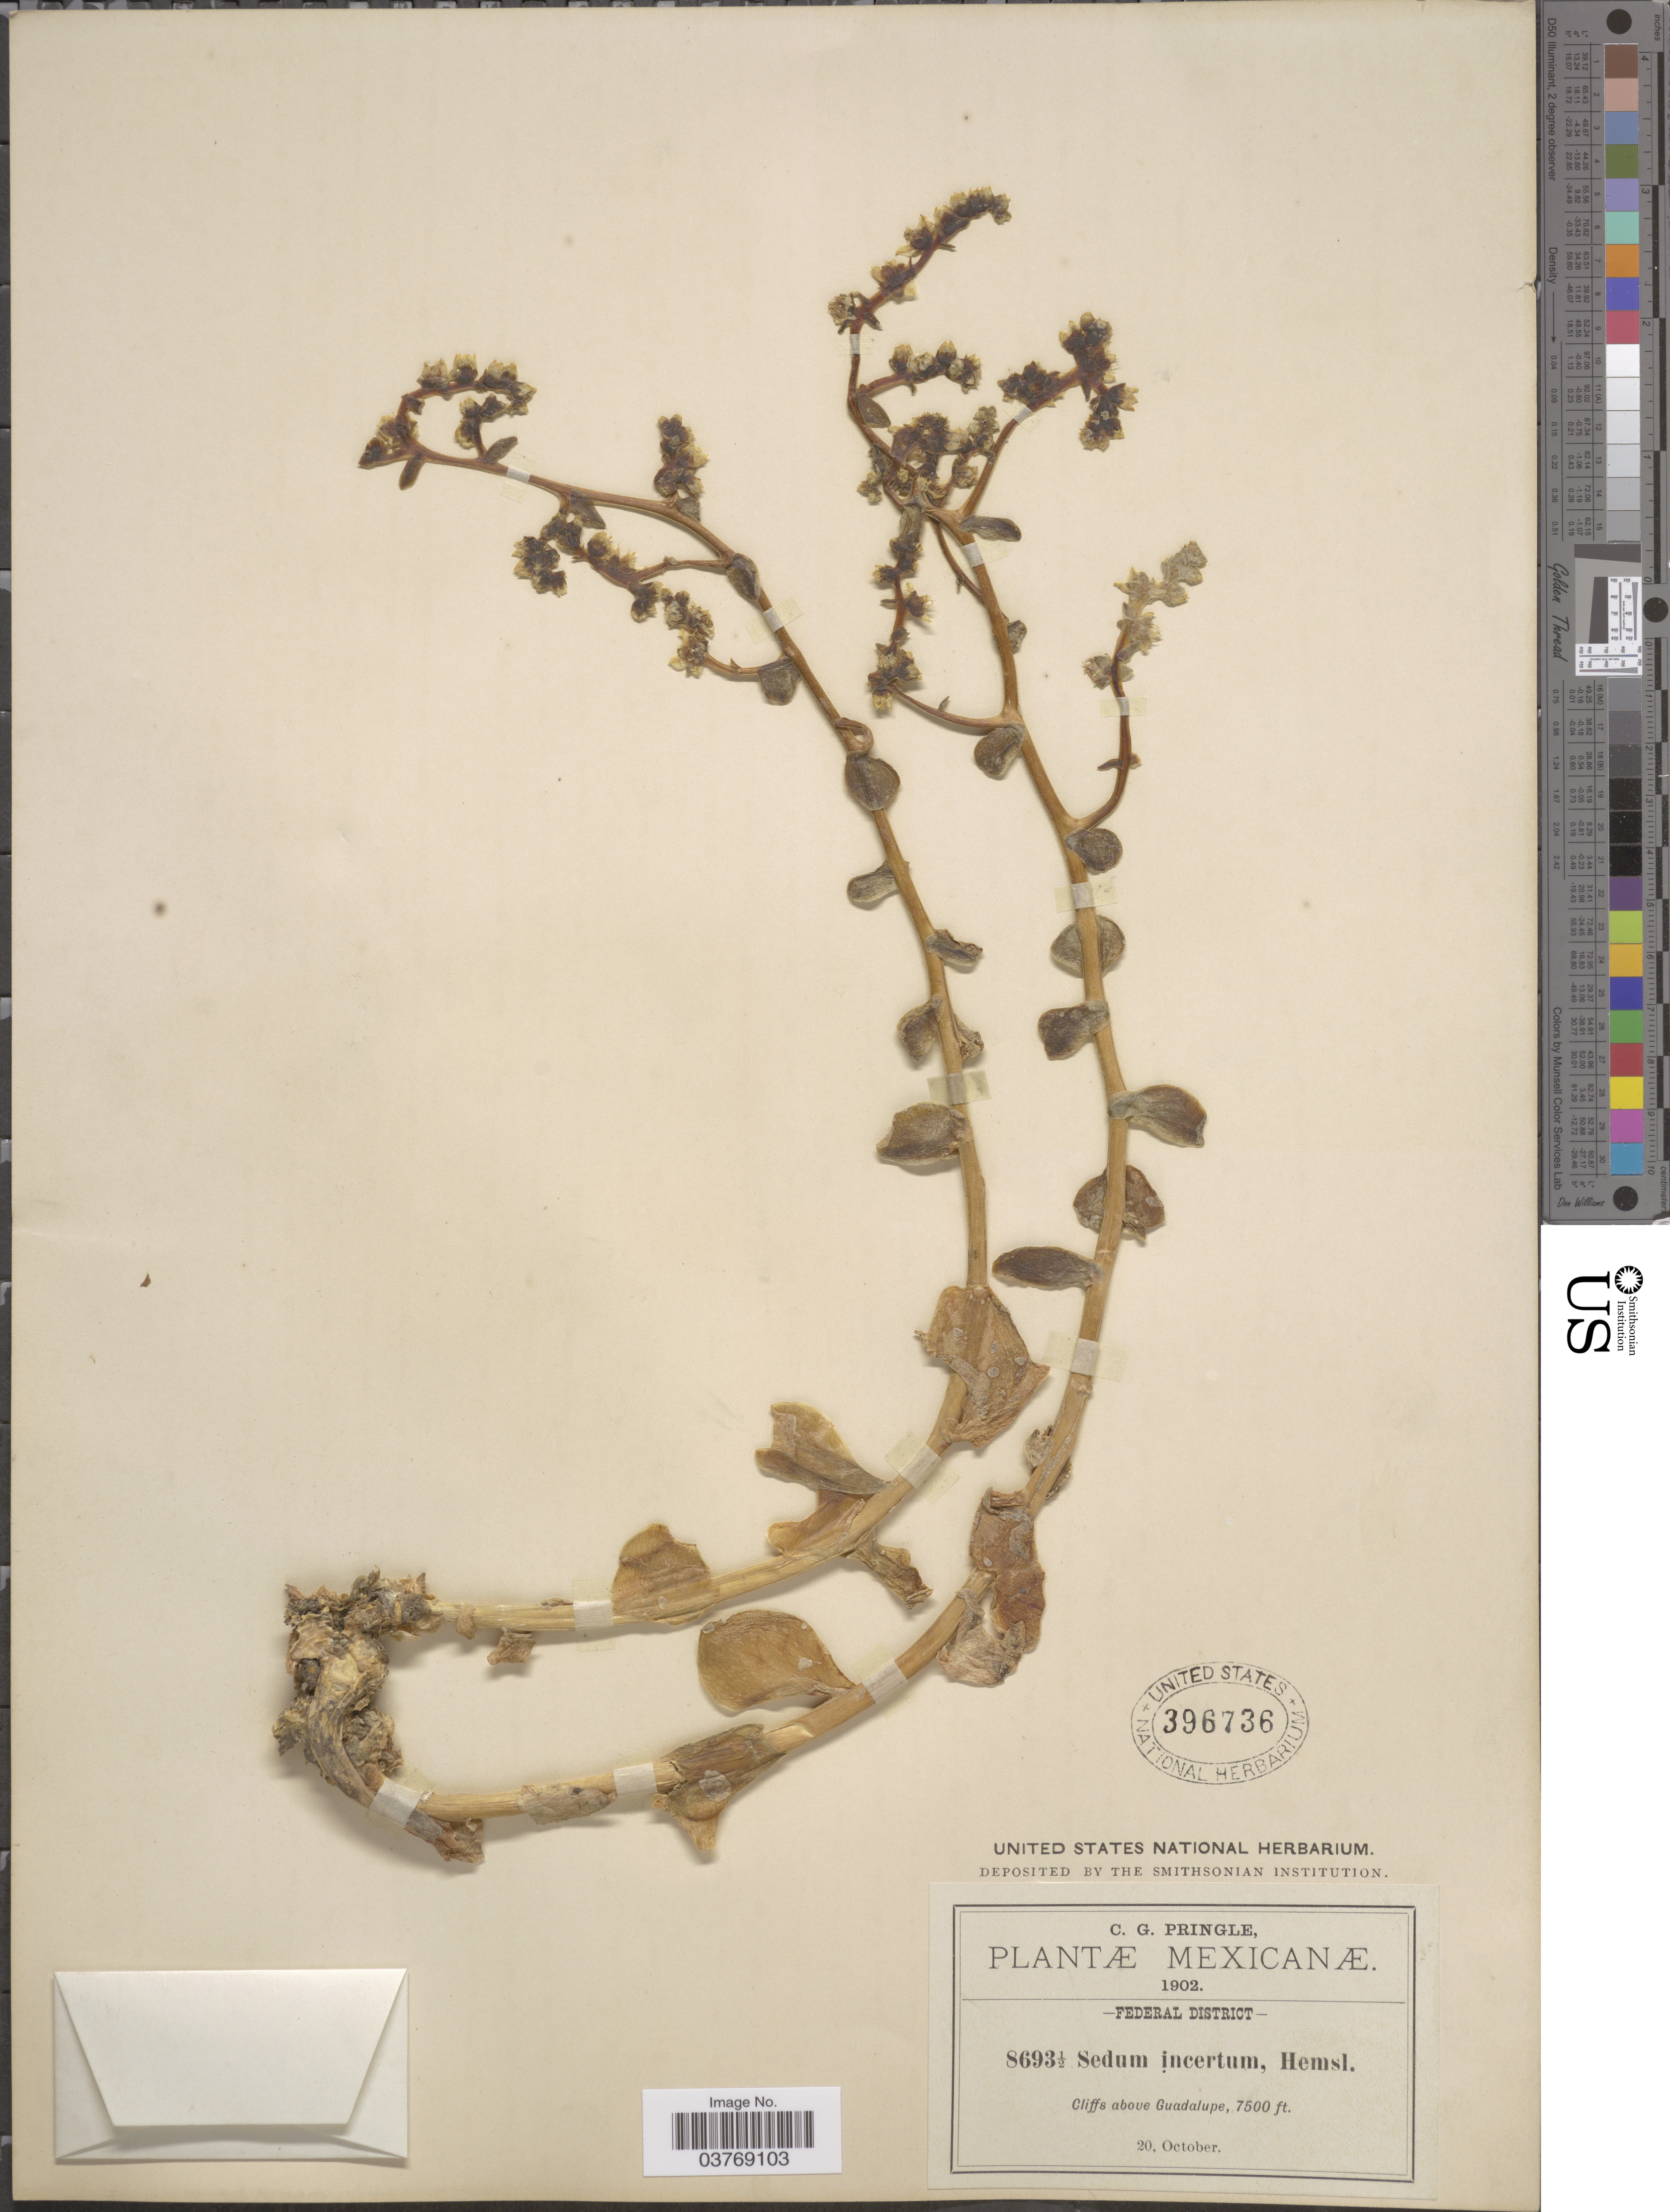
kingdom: Plantae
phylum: Tracheophyta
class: Magnoliopsida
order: Saxifragales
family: Crassulaceae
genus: Sedum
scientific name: Sedum hultenii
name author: Fröd.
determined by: Strong, Mark T., (BOT), Smithsonian Institution - National Museum of Natural History (UNITED STATES)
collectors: C. G. Pringle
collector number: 8693½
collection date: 1902-10-20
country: Mexico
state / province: Distrito Federal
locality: Federal District. Cliffs above Guadalupe.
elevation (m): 2286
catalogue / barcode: US 396736